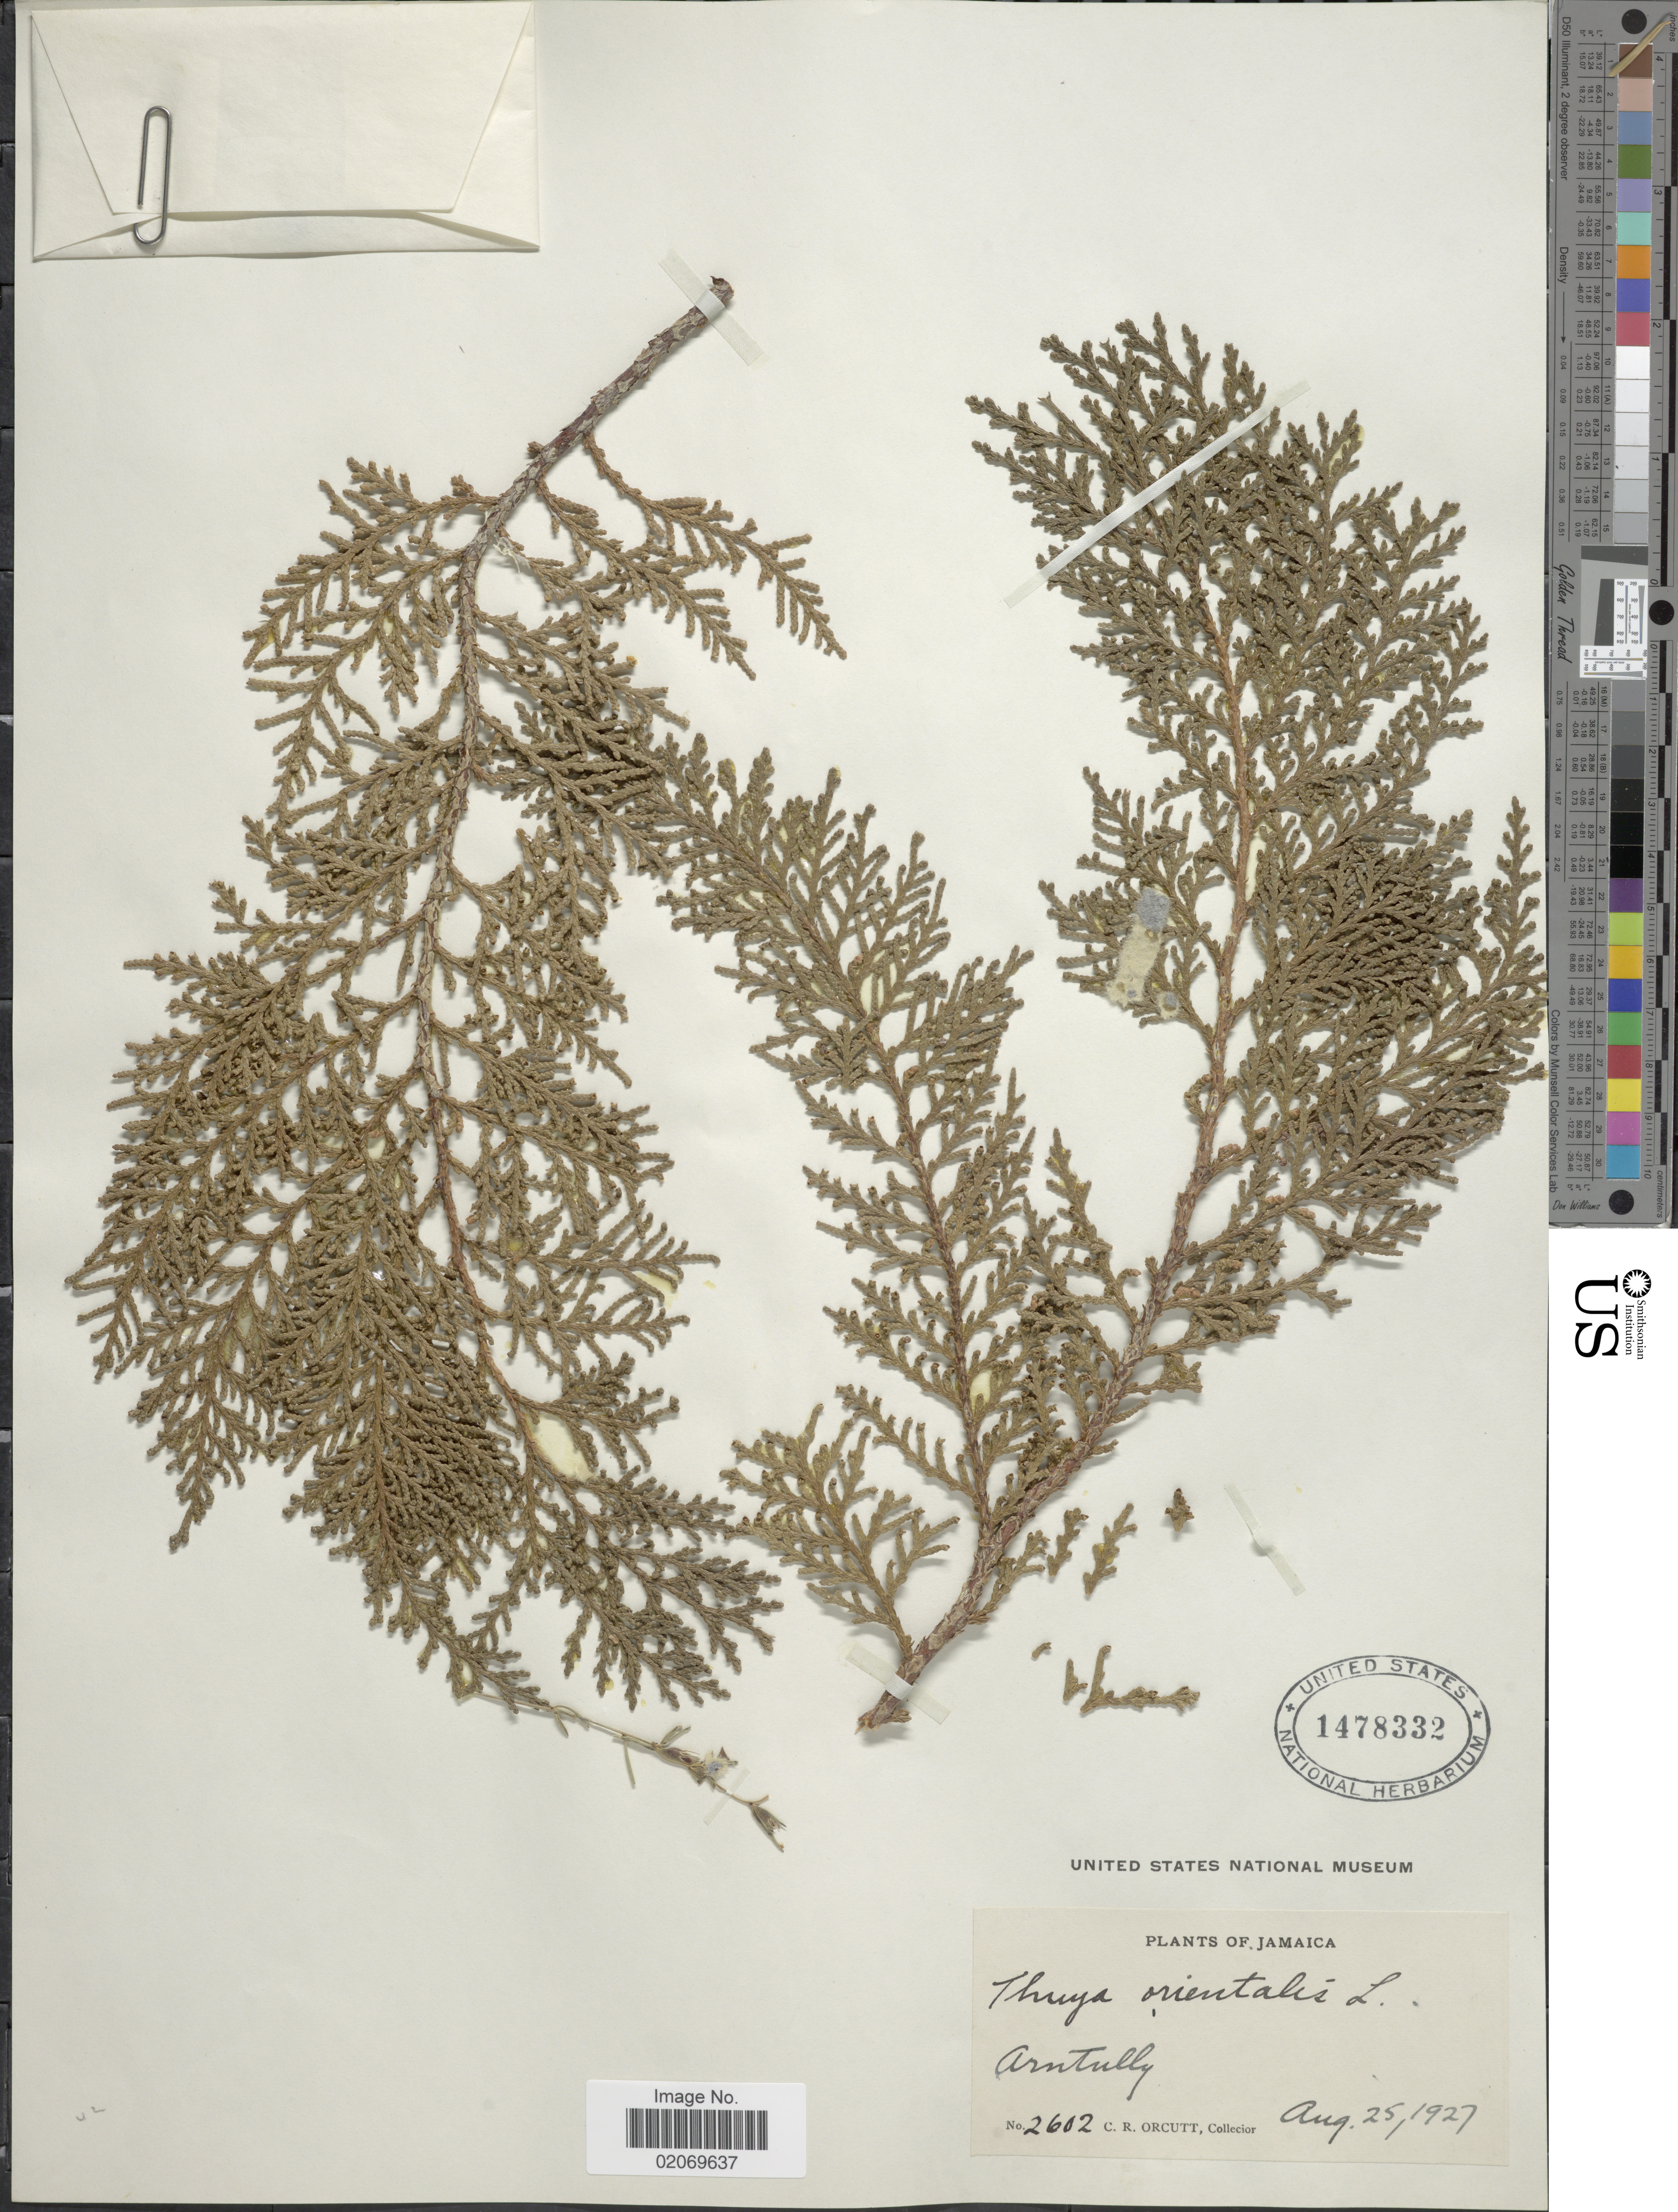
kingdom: Plantae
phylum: Tracheophyta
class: Pinopsida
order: Pinales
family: Cupressaceae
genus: Thuja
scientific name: Thuja orientalis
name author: L.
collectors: C. R. Orcutt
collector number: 2602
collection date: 1927-08-25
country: Jamaica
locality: Arntully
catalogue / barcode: US 1478332